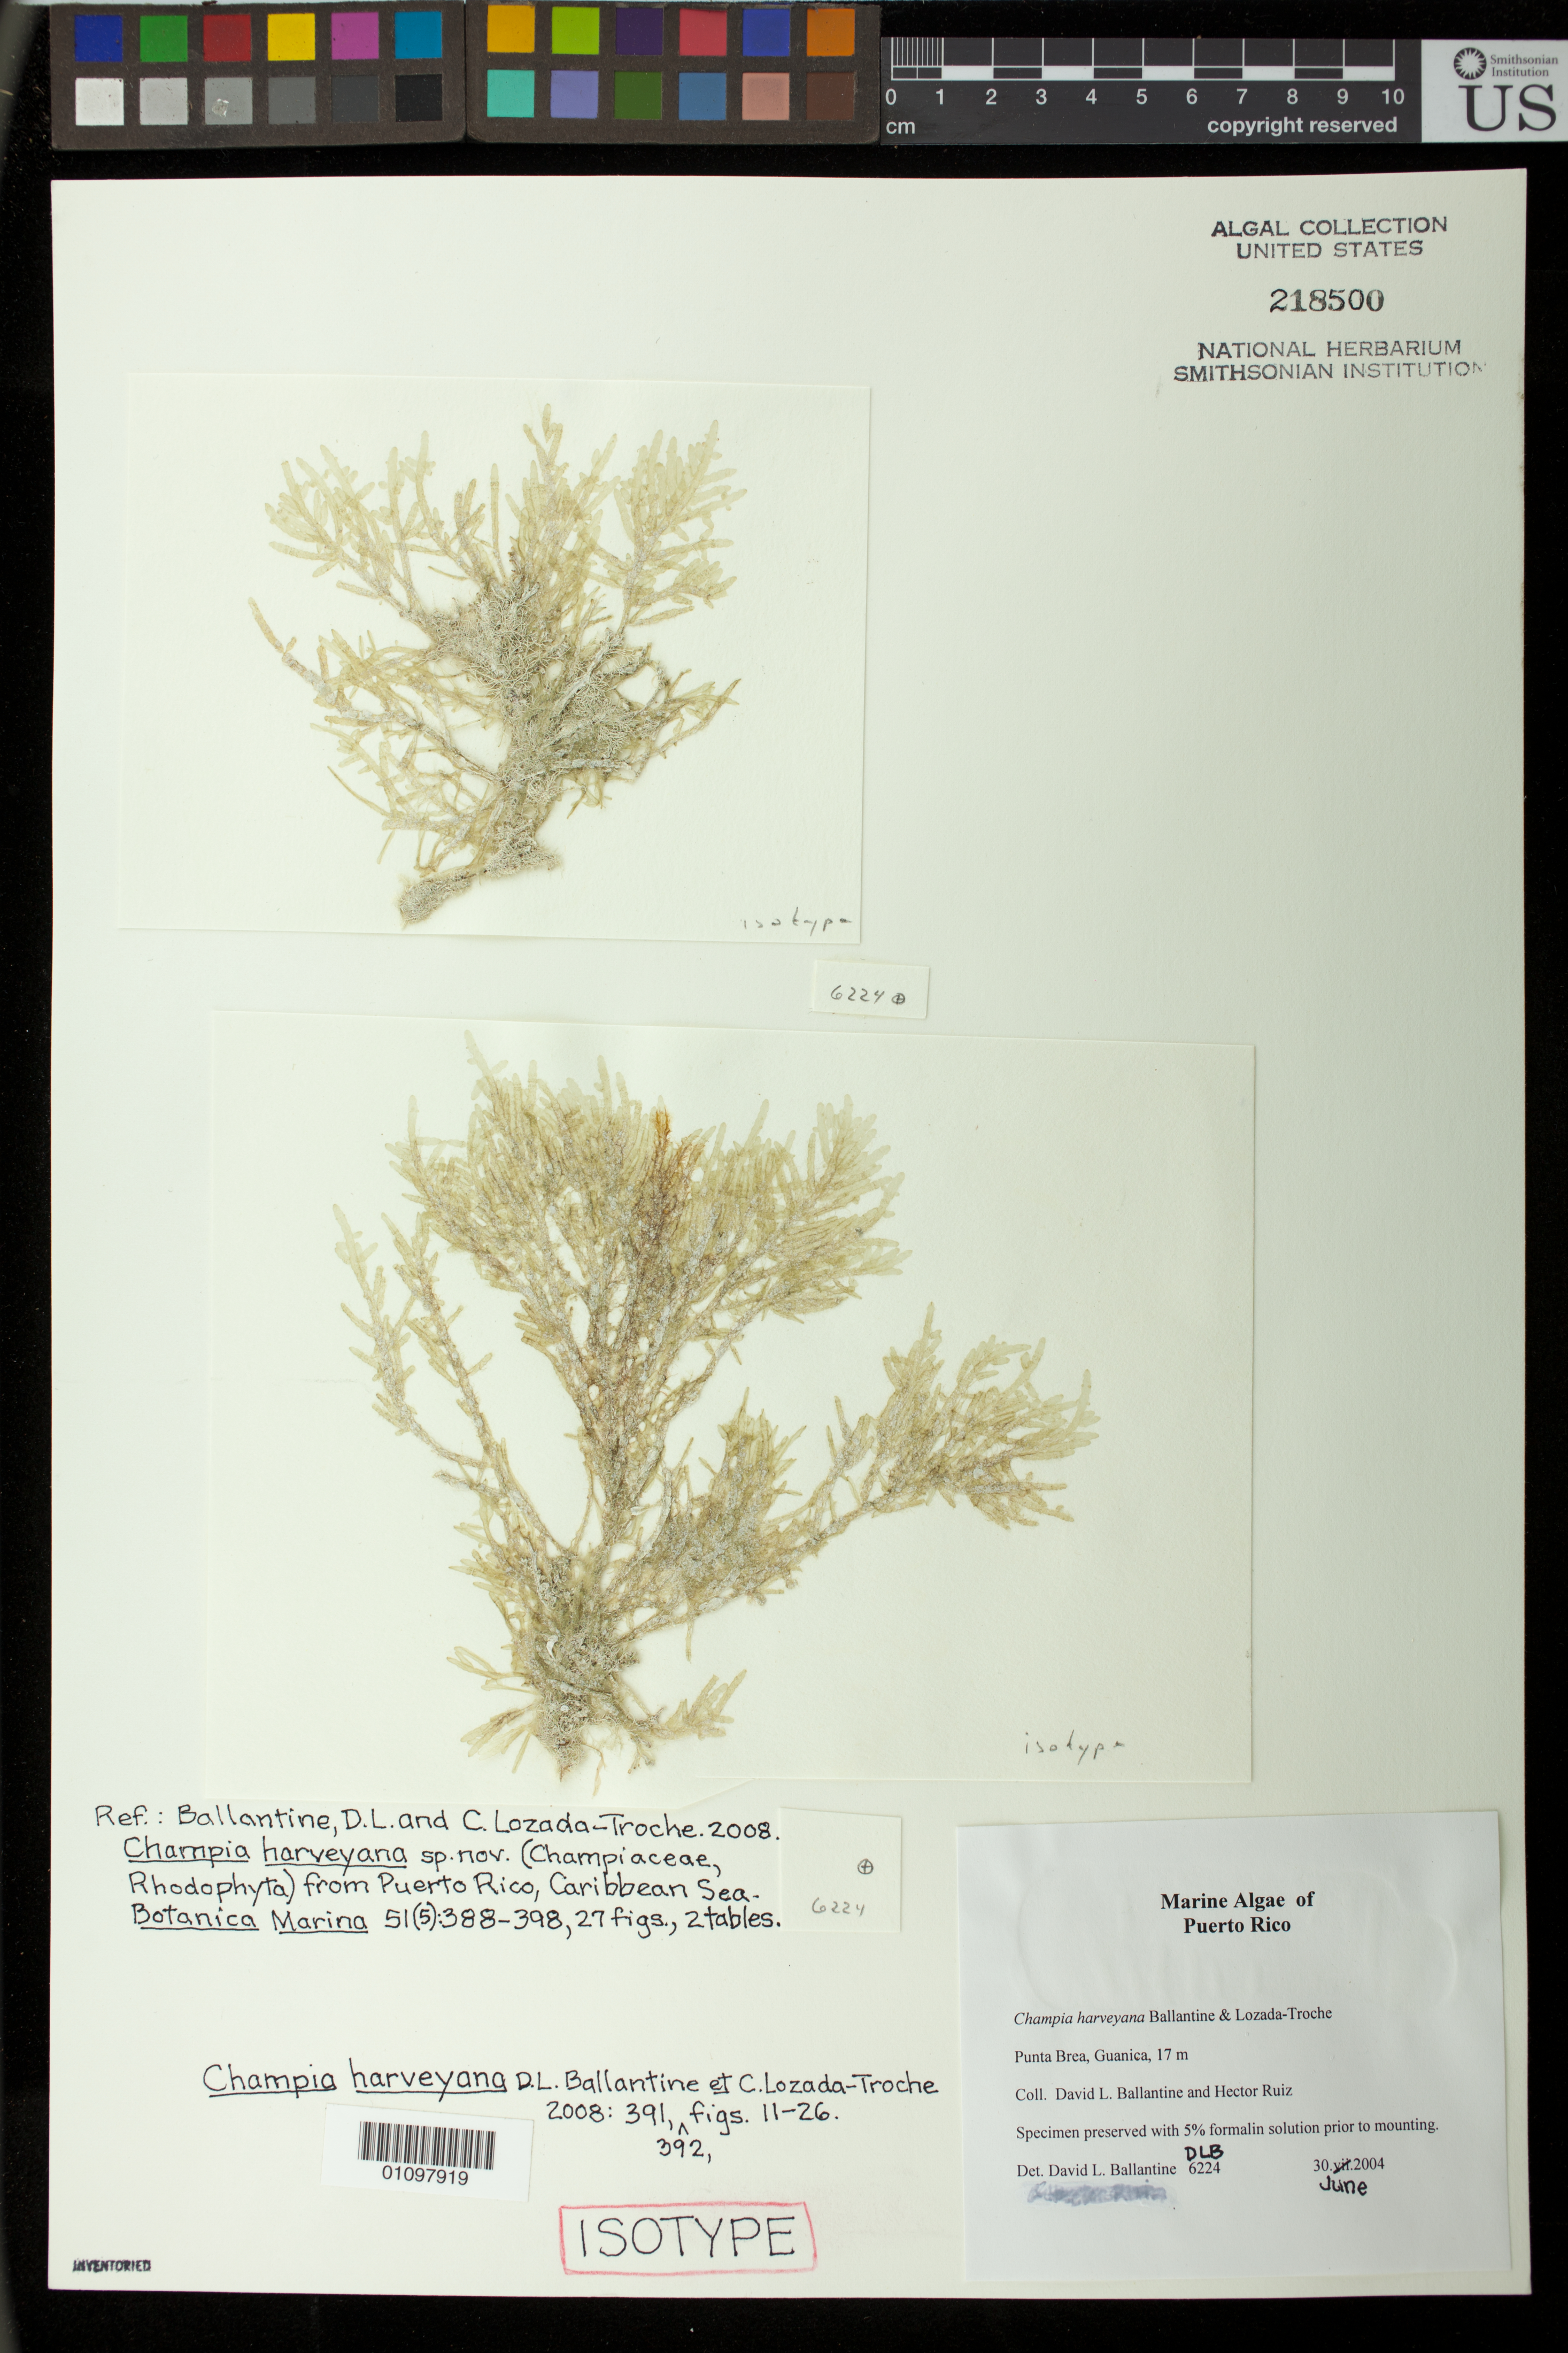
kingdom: Plantae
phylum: Rhodophyta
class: Florideophyceae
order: Rhodymeniales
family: Champiaceae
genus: Champia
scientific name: Champia harveyana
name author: D.L. Ballant. & C.Lozada-Troche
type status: Isotype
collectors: D.L. Ballantine & H. Ruiz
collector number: DLB 6224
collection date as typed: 30 Jun 2004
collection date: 2004-06-30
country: Puerto Rico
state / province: Guanica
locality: Punta Brea.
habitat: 17 m depth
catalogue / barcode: US 218500